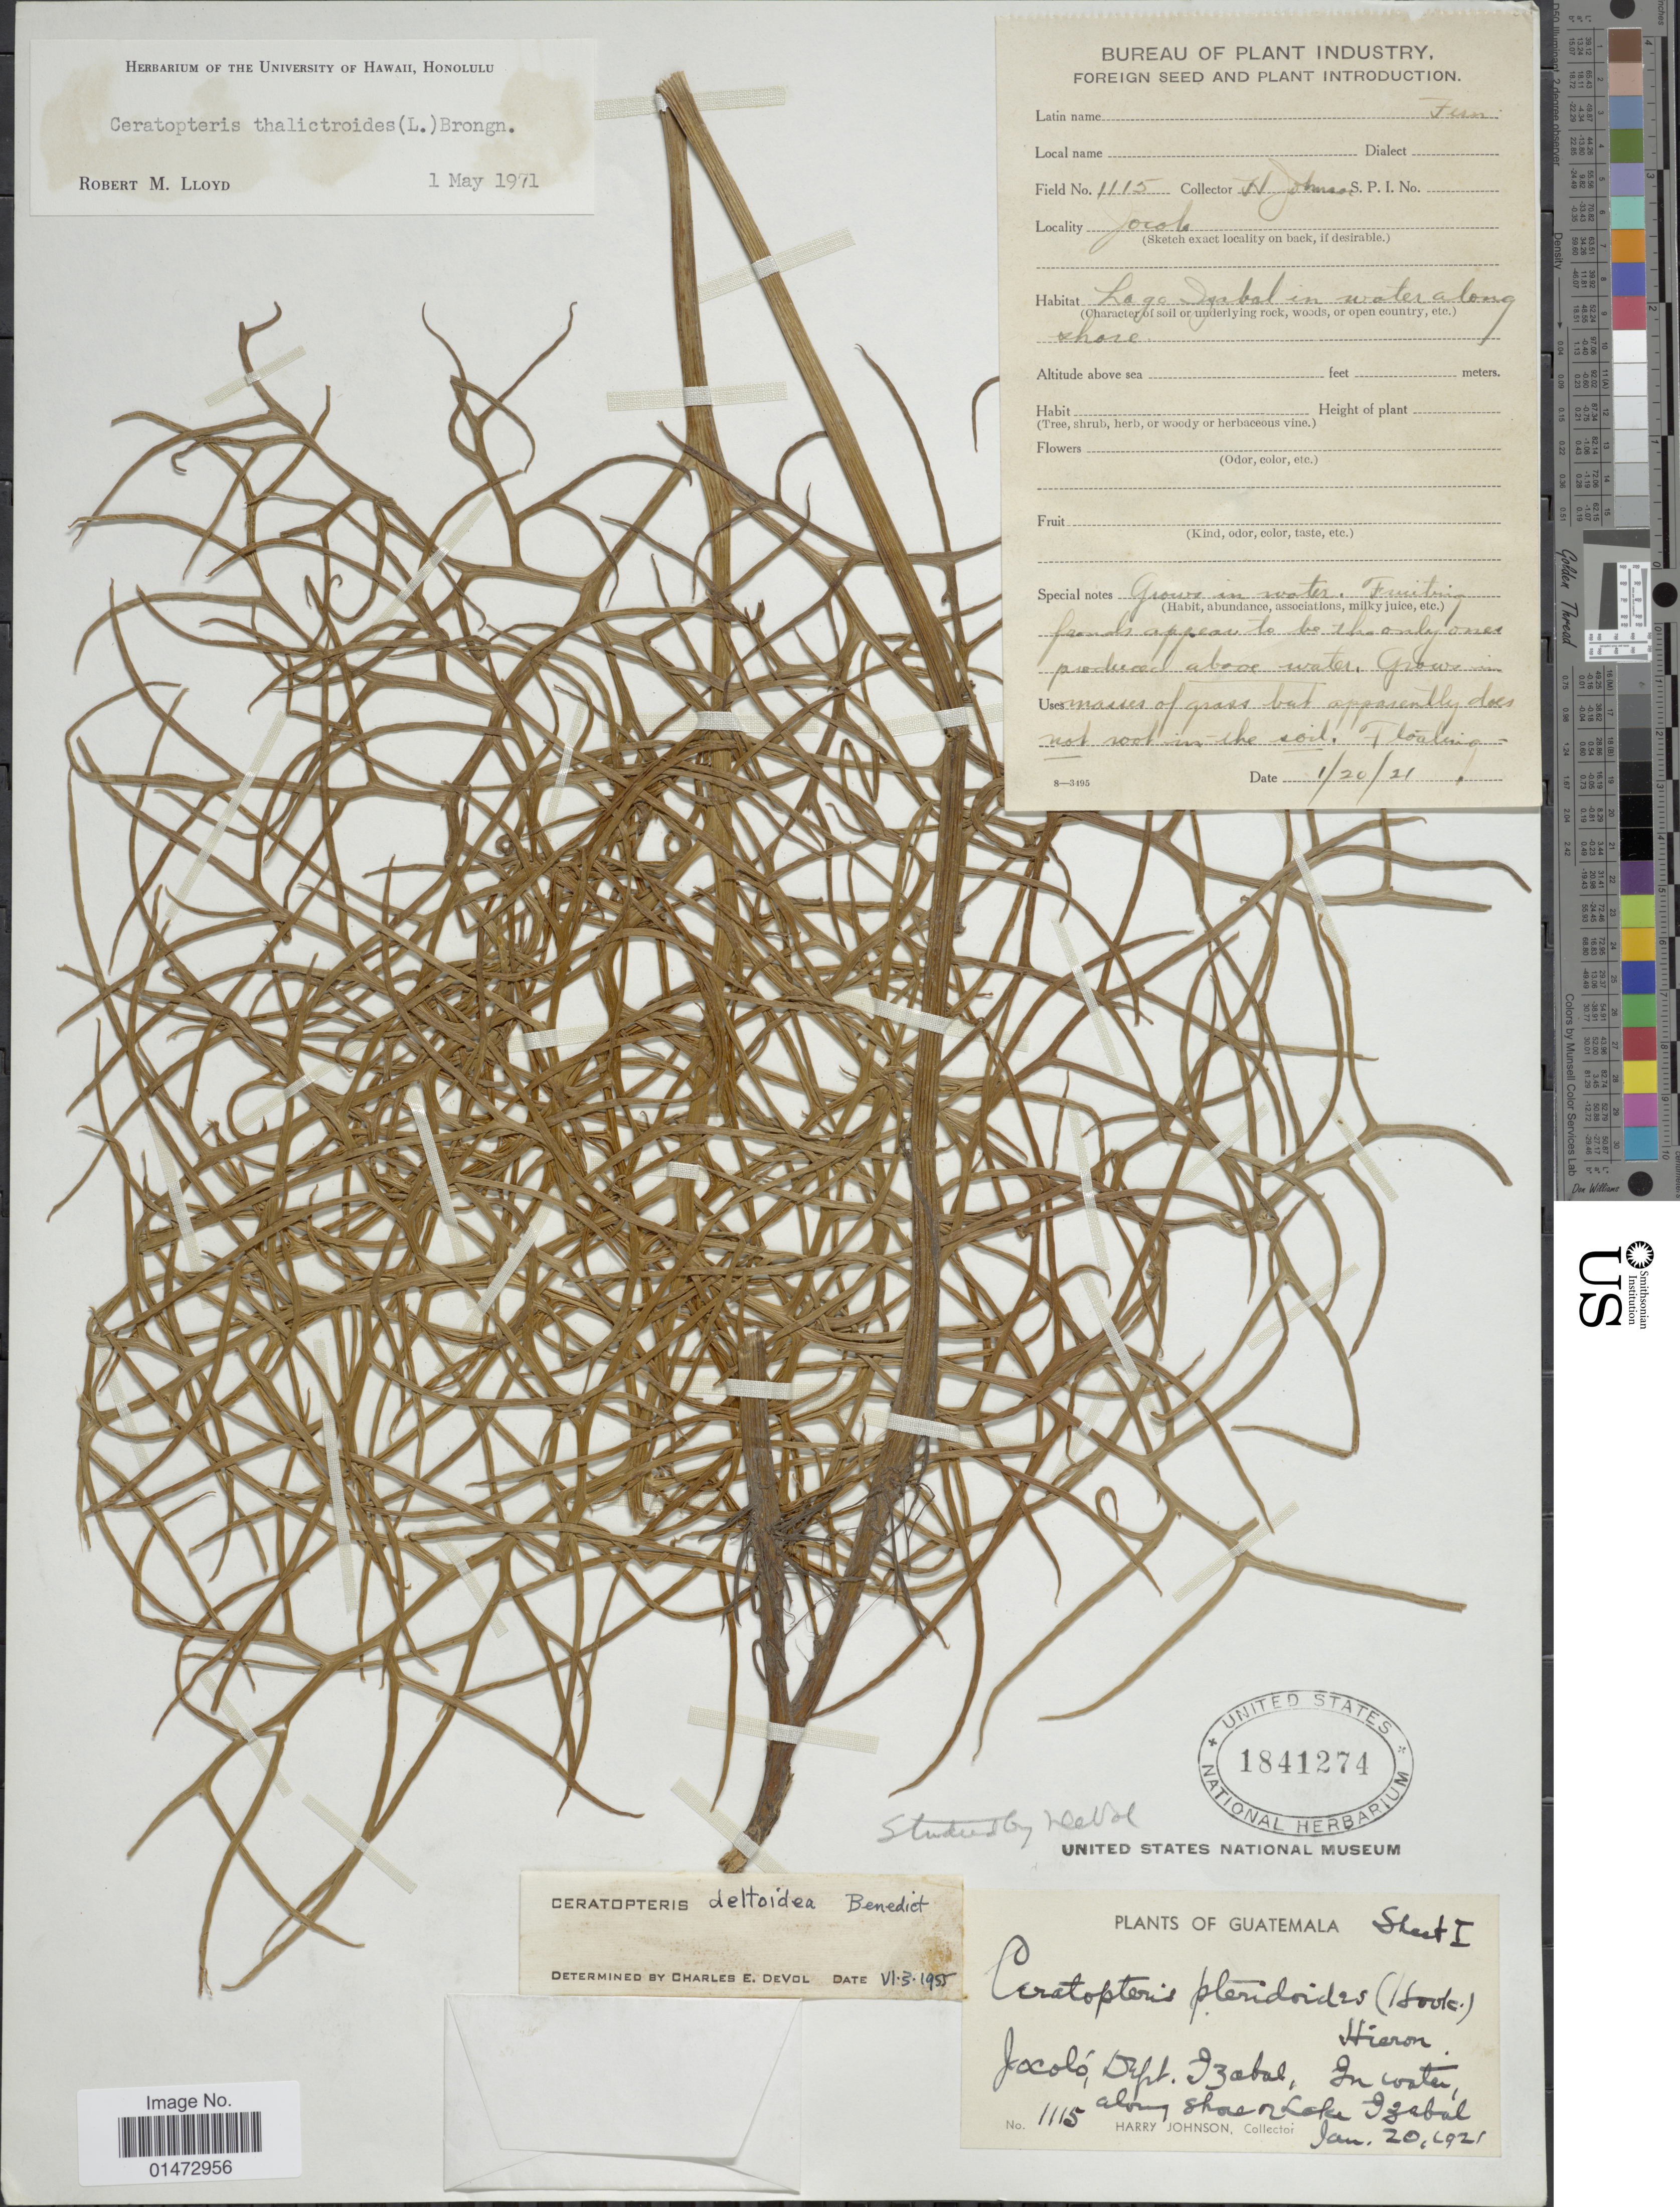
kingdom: Plantae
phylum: Tracheophyta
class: Polypodiopsida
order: Polypodiales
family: Pteridaceae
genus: Ceratopteris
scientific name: Ceratopteris thalictroides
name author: (L.) Brongn.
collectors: H. Johnson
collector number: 1115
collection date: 1921-01-20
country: Guatemala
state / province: Izabal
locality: Jocoló, in water, along shore of Lake Izabal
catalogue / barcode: US 1841274